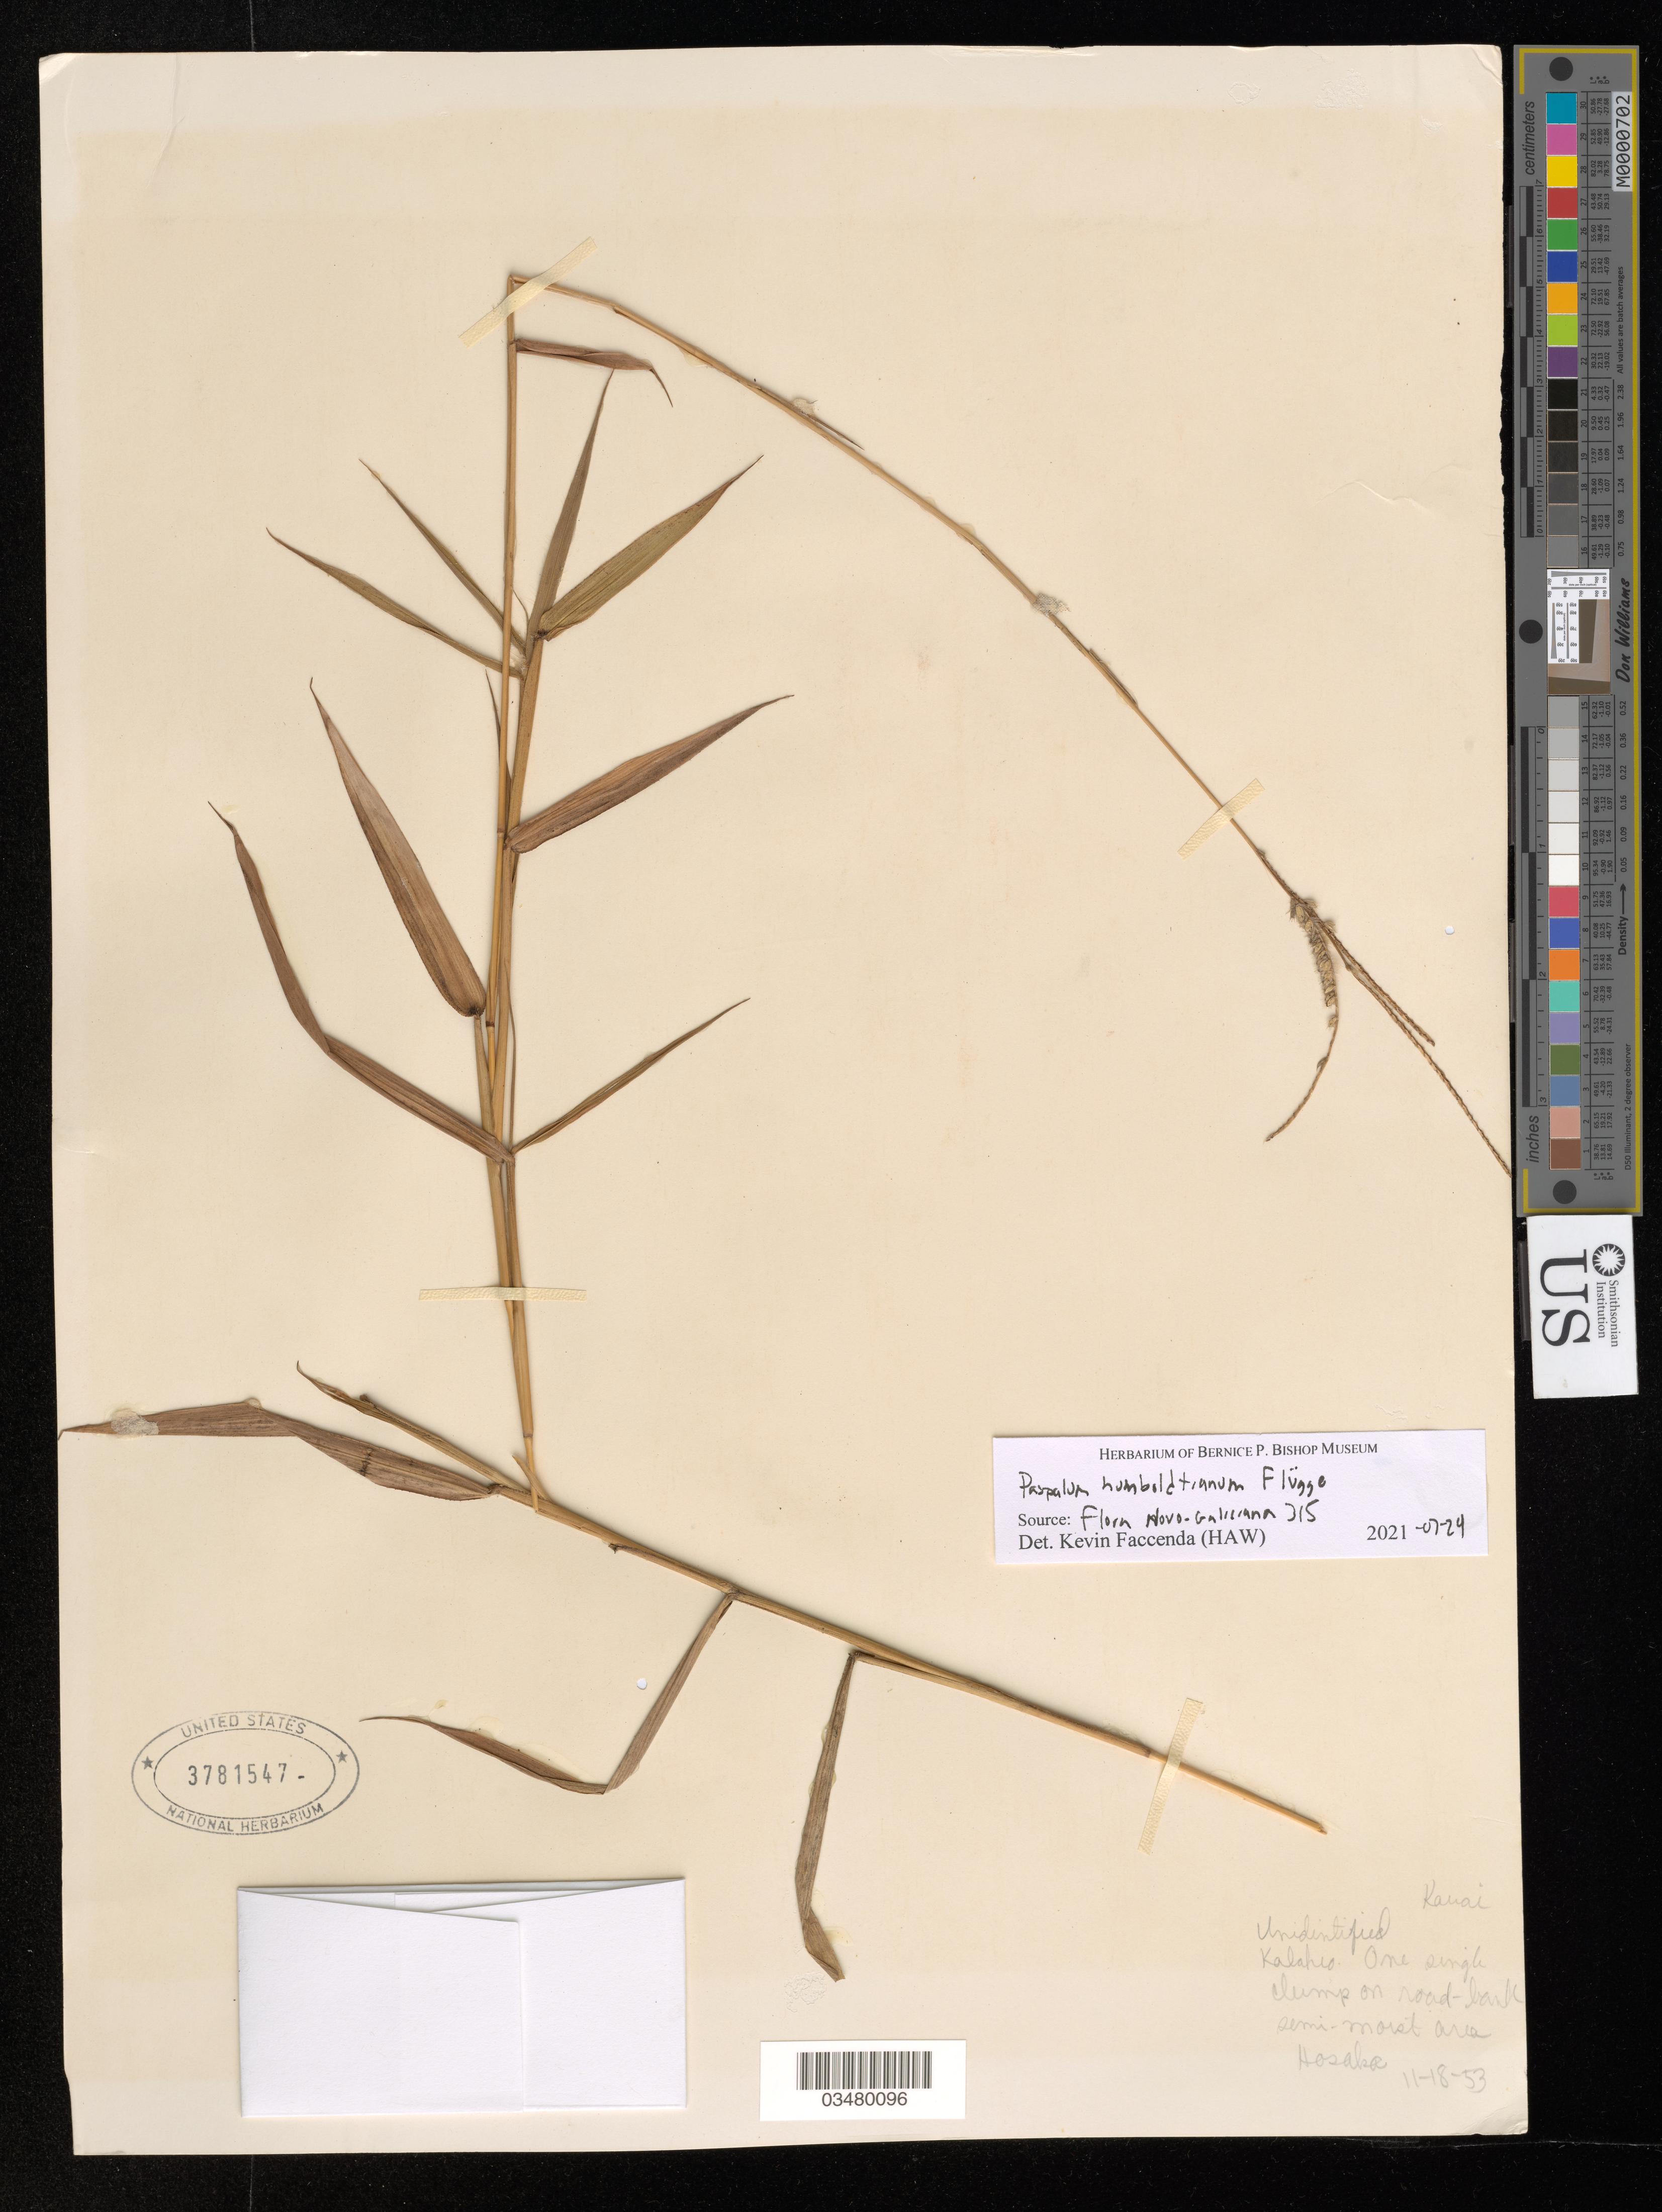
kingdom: Plantae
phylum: Tracheophyta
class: Liliopsida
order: Poales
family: Poaceae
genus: Paspalum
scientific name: Paspalum humboldtianum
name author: Flüggé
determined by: Faccenda, K.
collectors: E. Y. Hosaka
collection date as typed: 11-18-53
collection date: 1953-11-18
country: United States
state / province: Hawaii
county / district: Kauai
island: Kaua'i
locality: Kalaheo, road-bank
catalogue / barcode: US 3781547